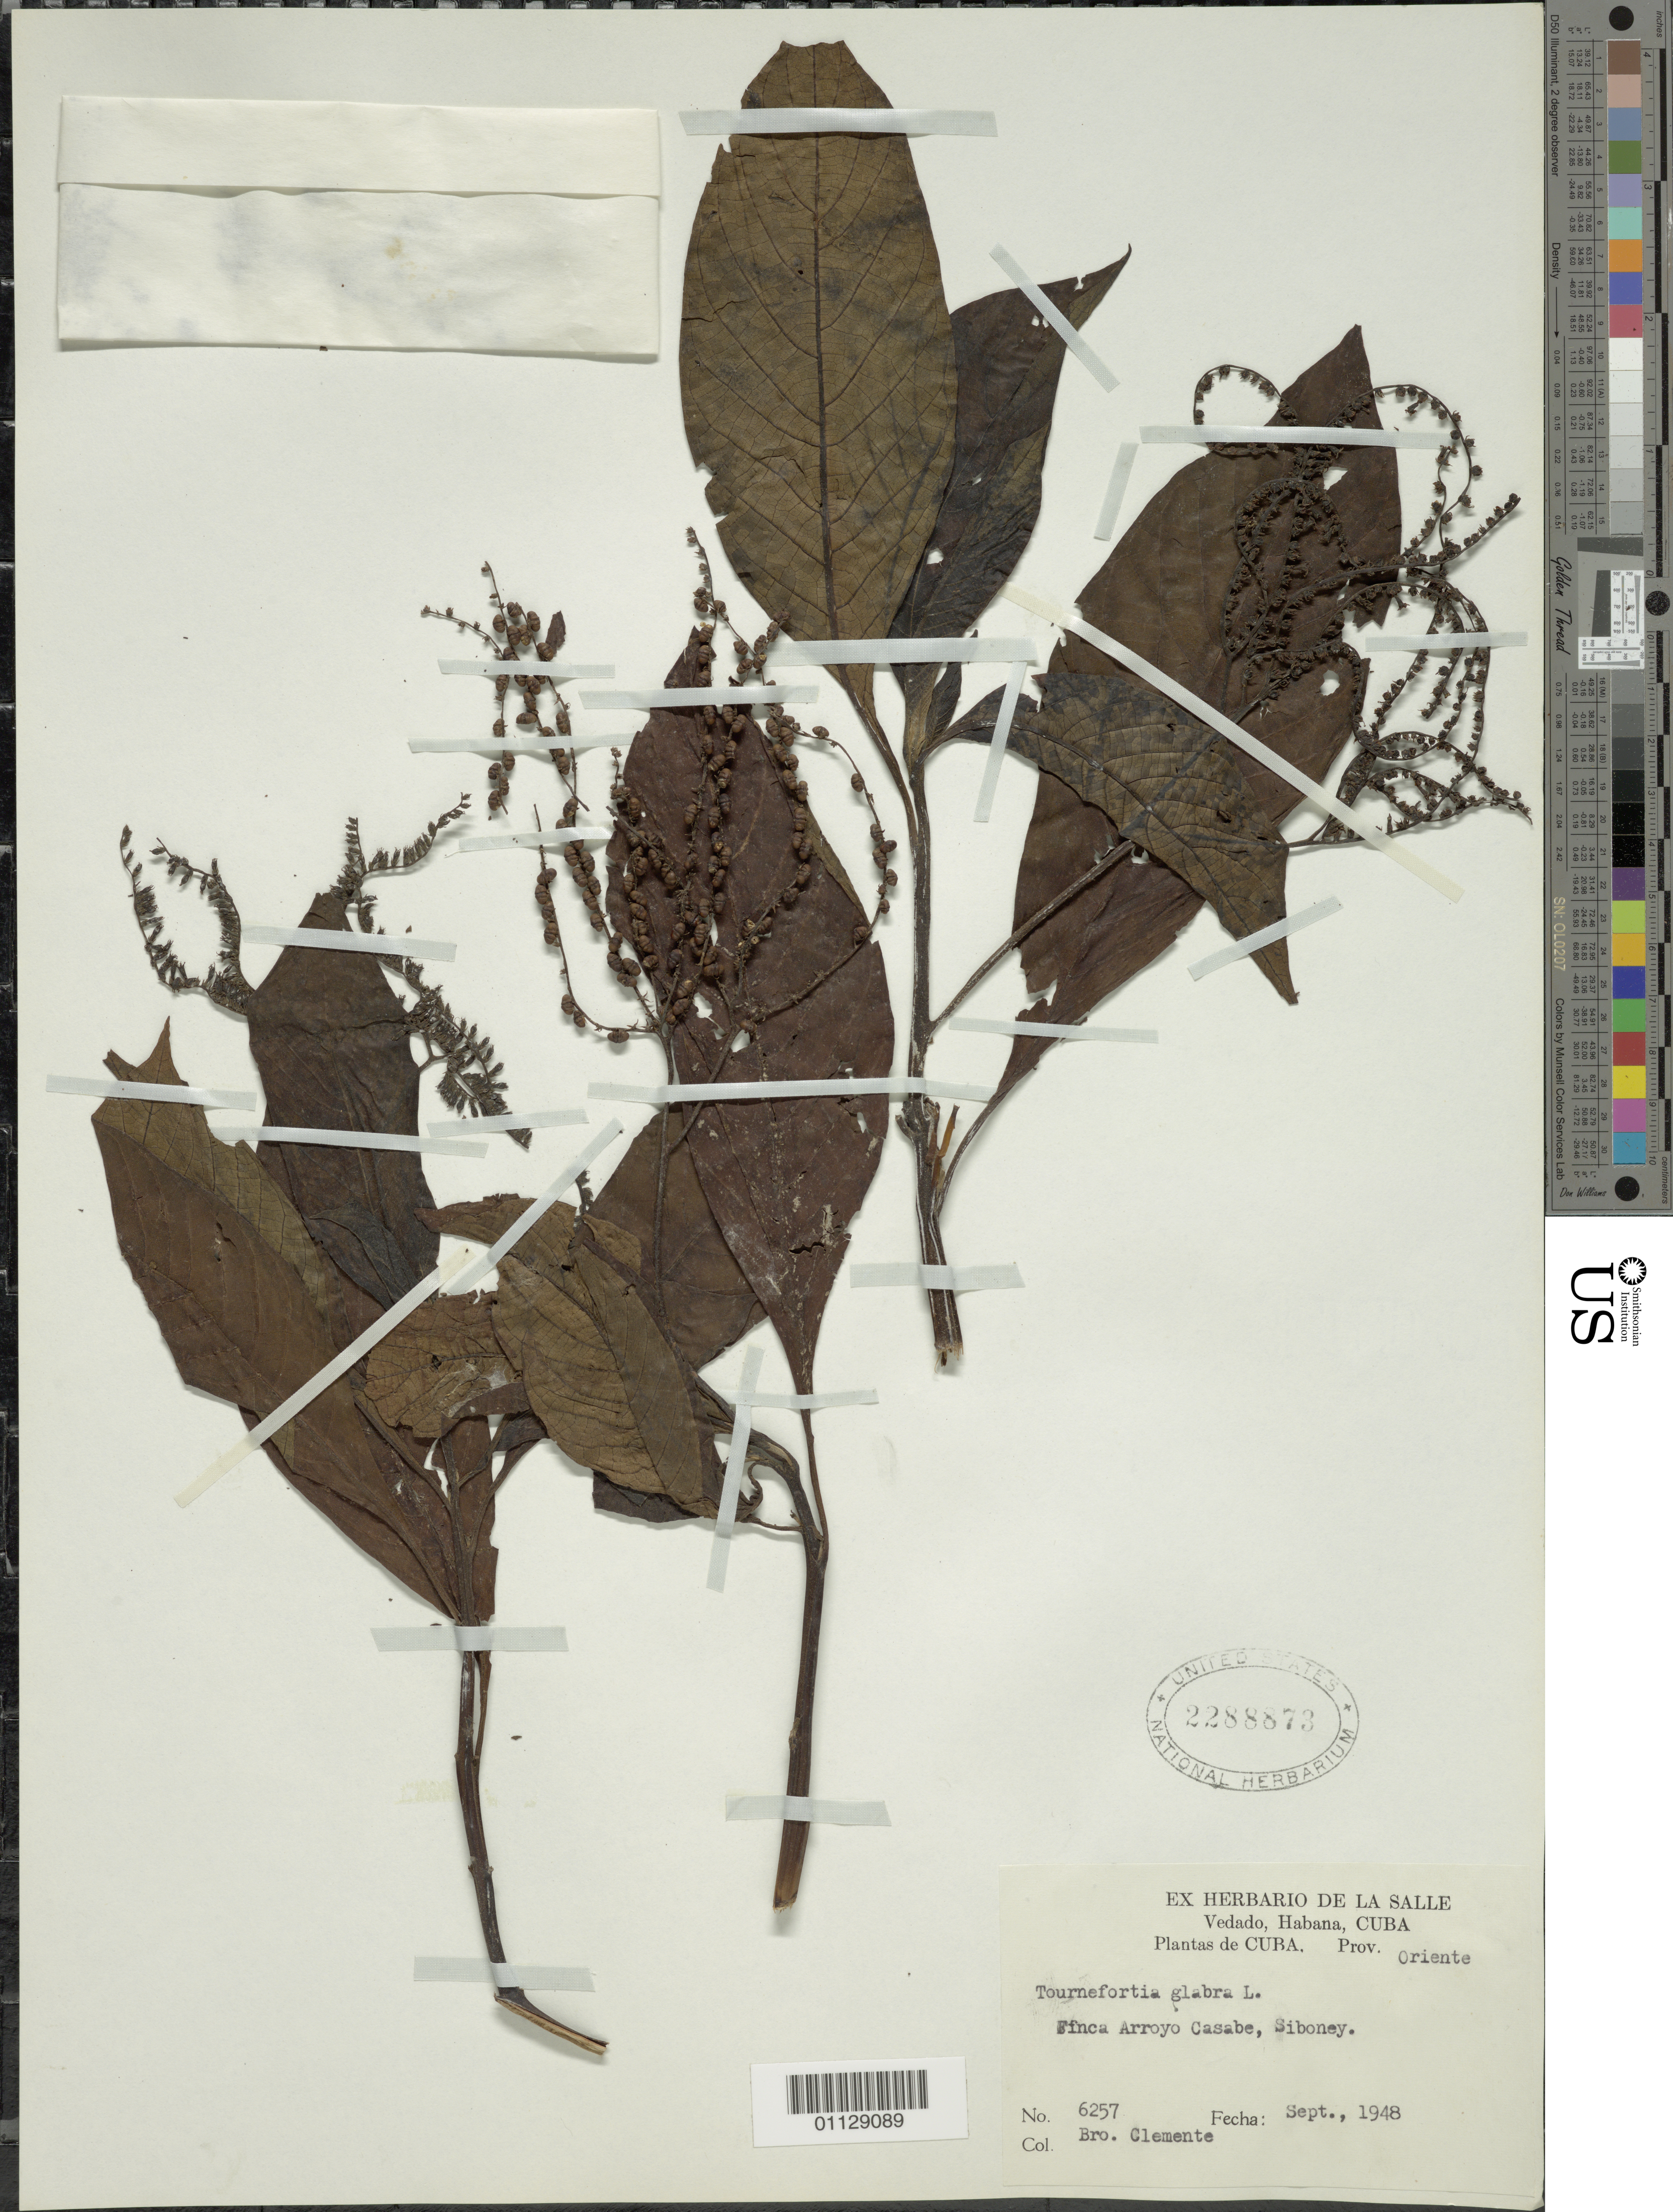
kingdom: Plantae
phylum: Tracheophyta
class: Magnoliopsida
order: Boraginales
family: Heliotropiaceae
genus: Tournefortia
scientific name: Tournefortia glabra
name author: L.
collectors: B. Clement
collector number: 6257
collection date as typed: Sep 1948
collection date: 1948-09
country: Cuba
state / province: La Habana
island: Cuba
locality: Arroyo Casabe, Siboney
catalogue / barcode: US 2288873